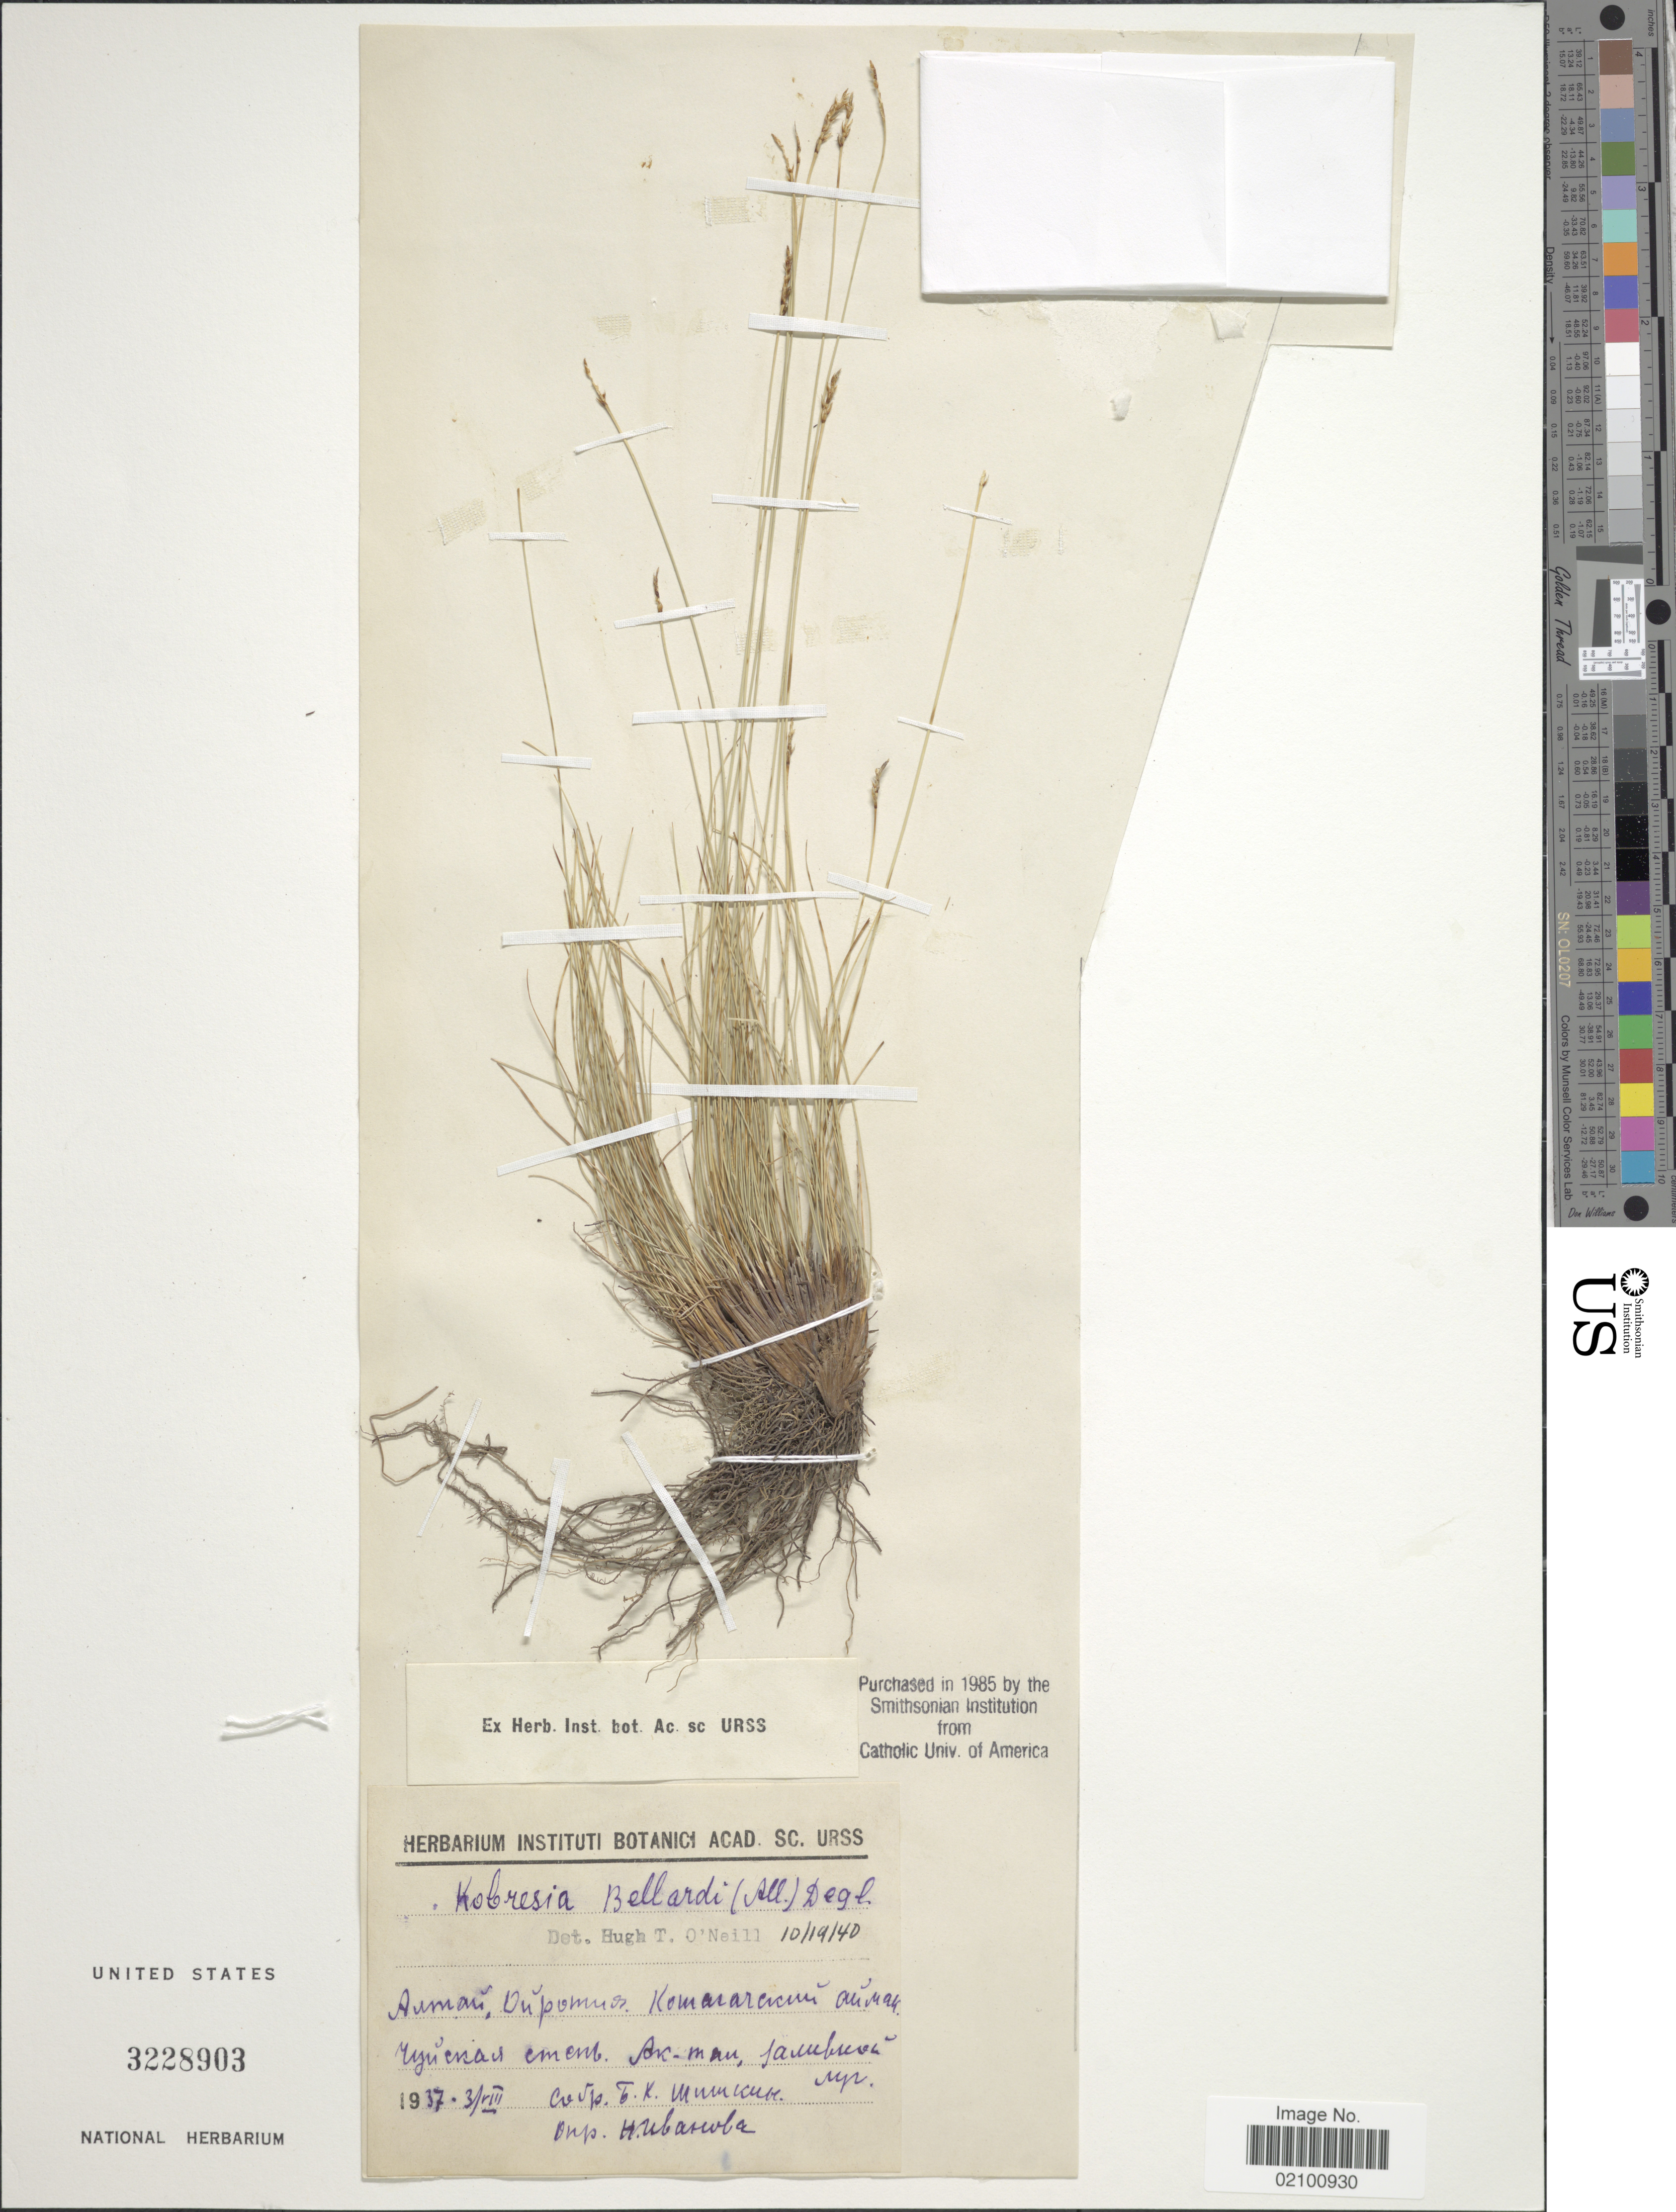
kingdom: Plantae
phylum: Tracheophyta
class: Liliopsida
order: Poales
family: Cyperaceae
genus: Carex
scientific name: Carex myosuroides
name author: Vill.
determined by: Strong, M. T., (US), Smithsonian Institution - National Museum of Natural History (UNITED STATES)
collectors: B. Shishkin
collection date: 1937-08-03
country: Russian Federation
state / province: Altai Republic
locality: Kosh- Agach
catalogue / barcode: US 3228903